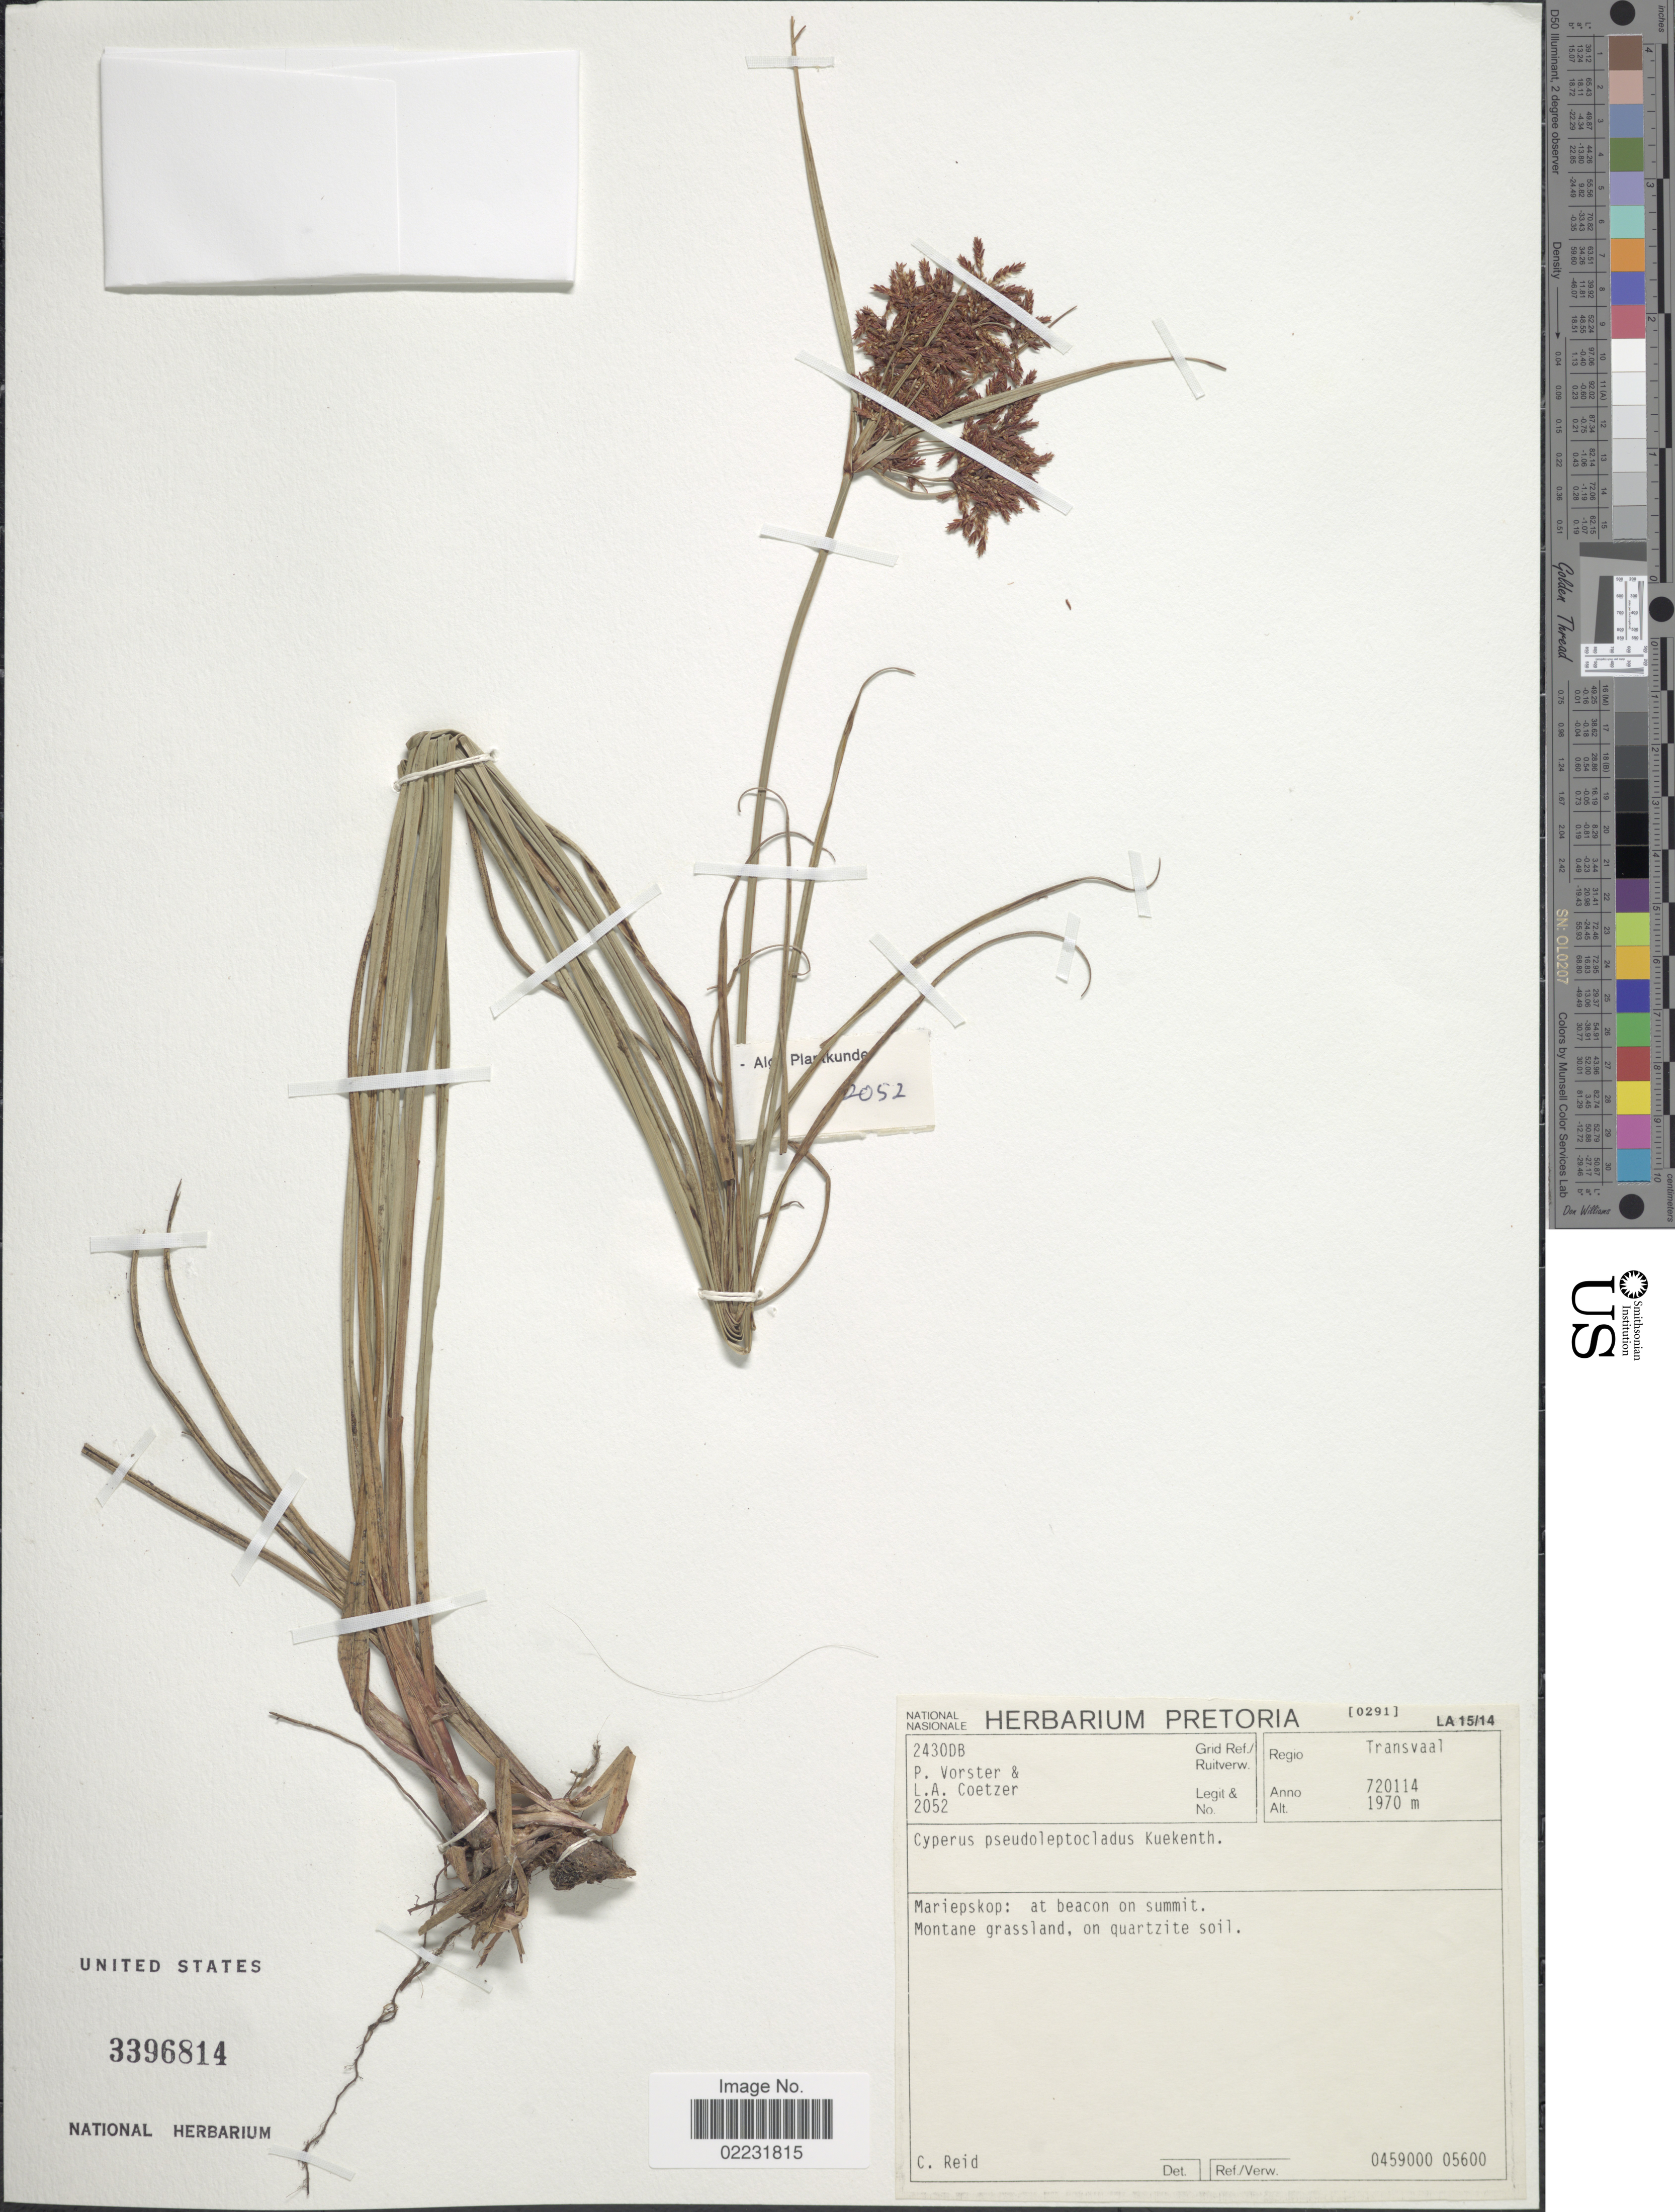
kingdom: Plantae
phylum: Tracheophyta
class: Liliopsida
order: Poales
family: Cyperaceae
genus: Cyperus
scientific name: Cyperus pseudoleptocladus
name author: Kük.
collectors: P. Vorster & L. Coetzer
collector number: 2052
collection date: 1972-01-14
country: South Africa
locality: Regio Transvaal, Mariepskop: at beach on summit. Montane Grassland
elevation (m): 1970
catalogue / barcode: US 3396814